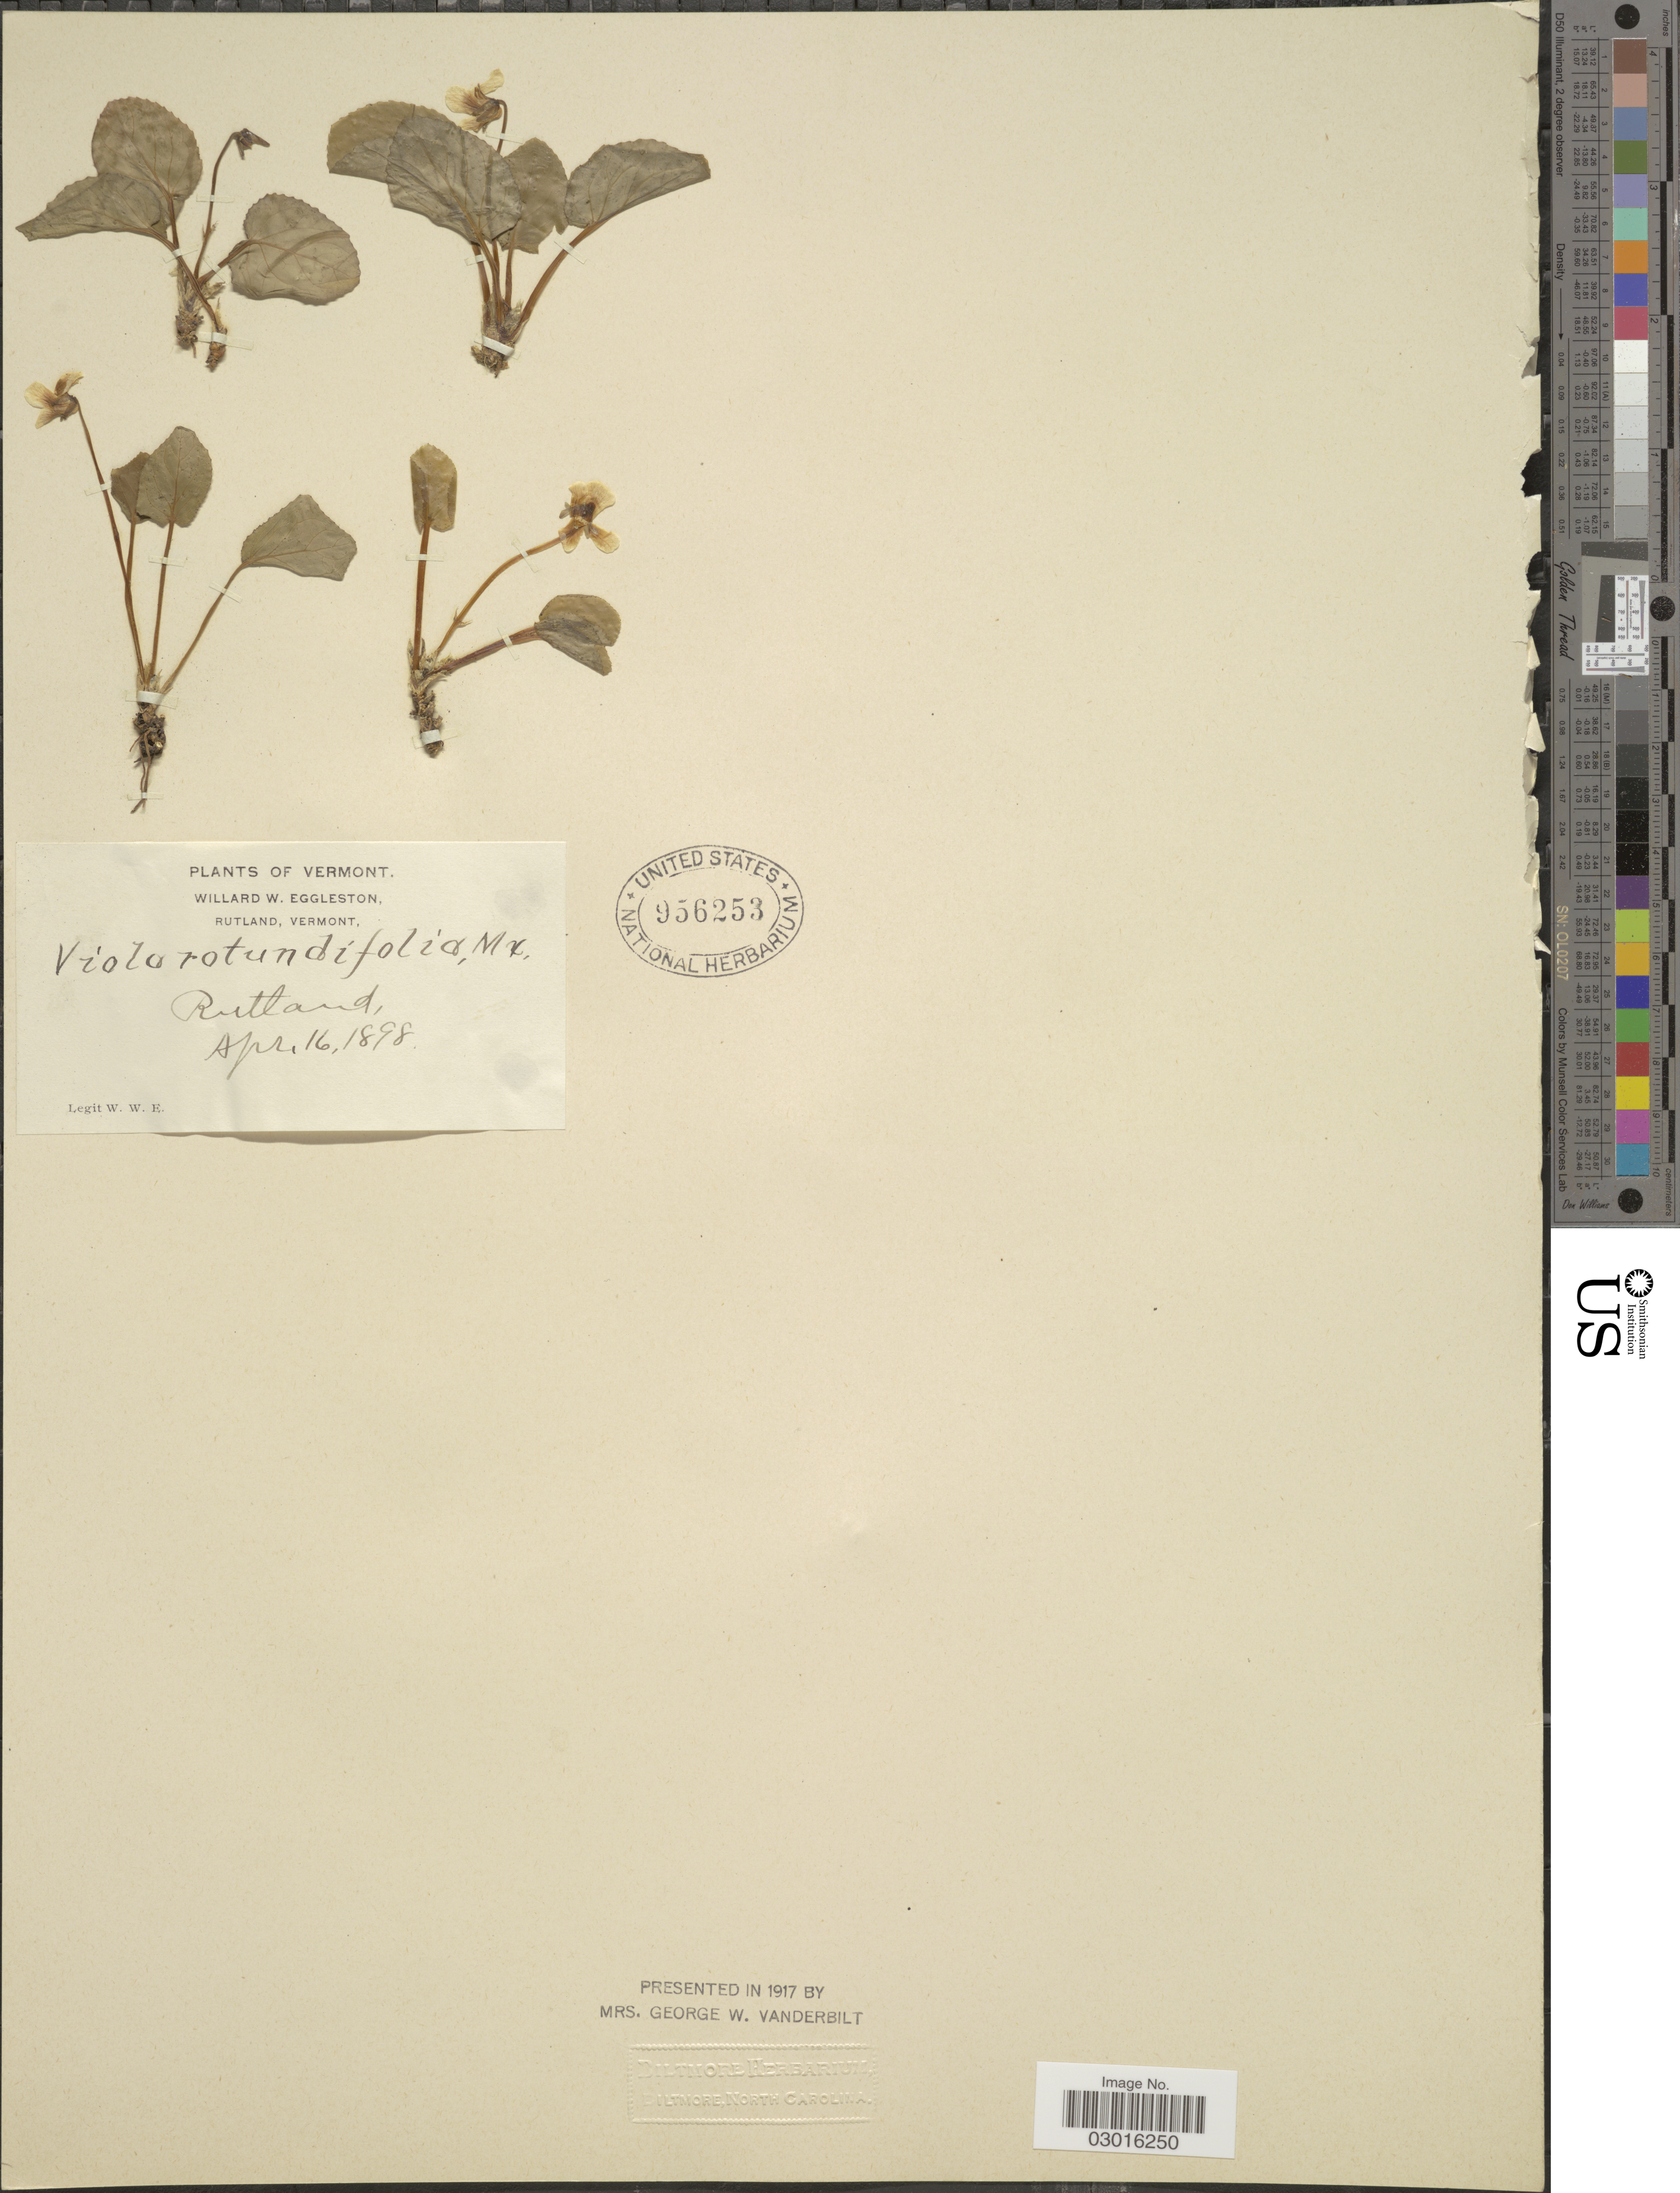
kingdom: Plantae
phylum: Tracheophyta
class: Magnoliopsida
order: Malpighiales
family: Violaceae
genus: Viola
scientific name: Viola rotundifolia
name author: Michx.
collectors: W. W. Eggleston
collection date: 1898-04-16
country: United States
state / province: Vermont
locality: Rutland.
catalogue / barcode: US 956253